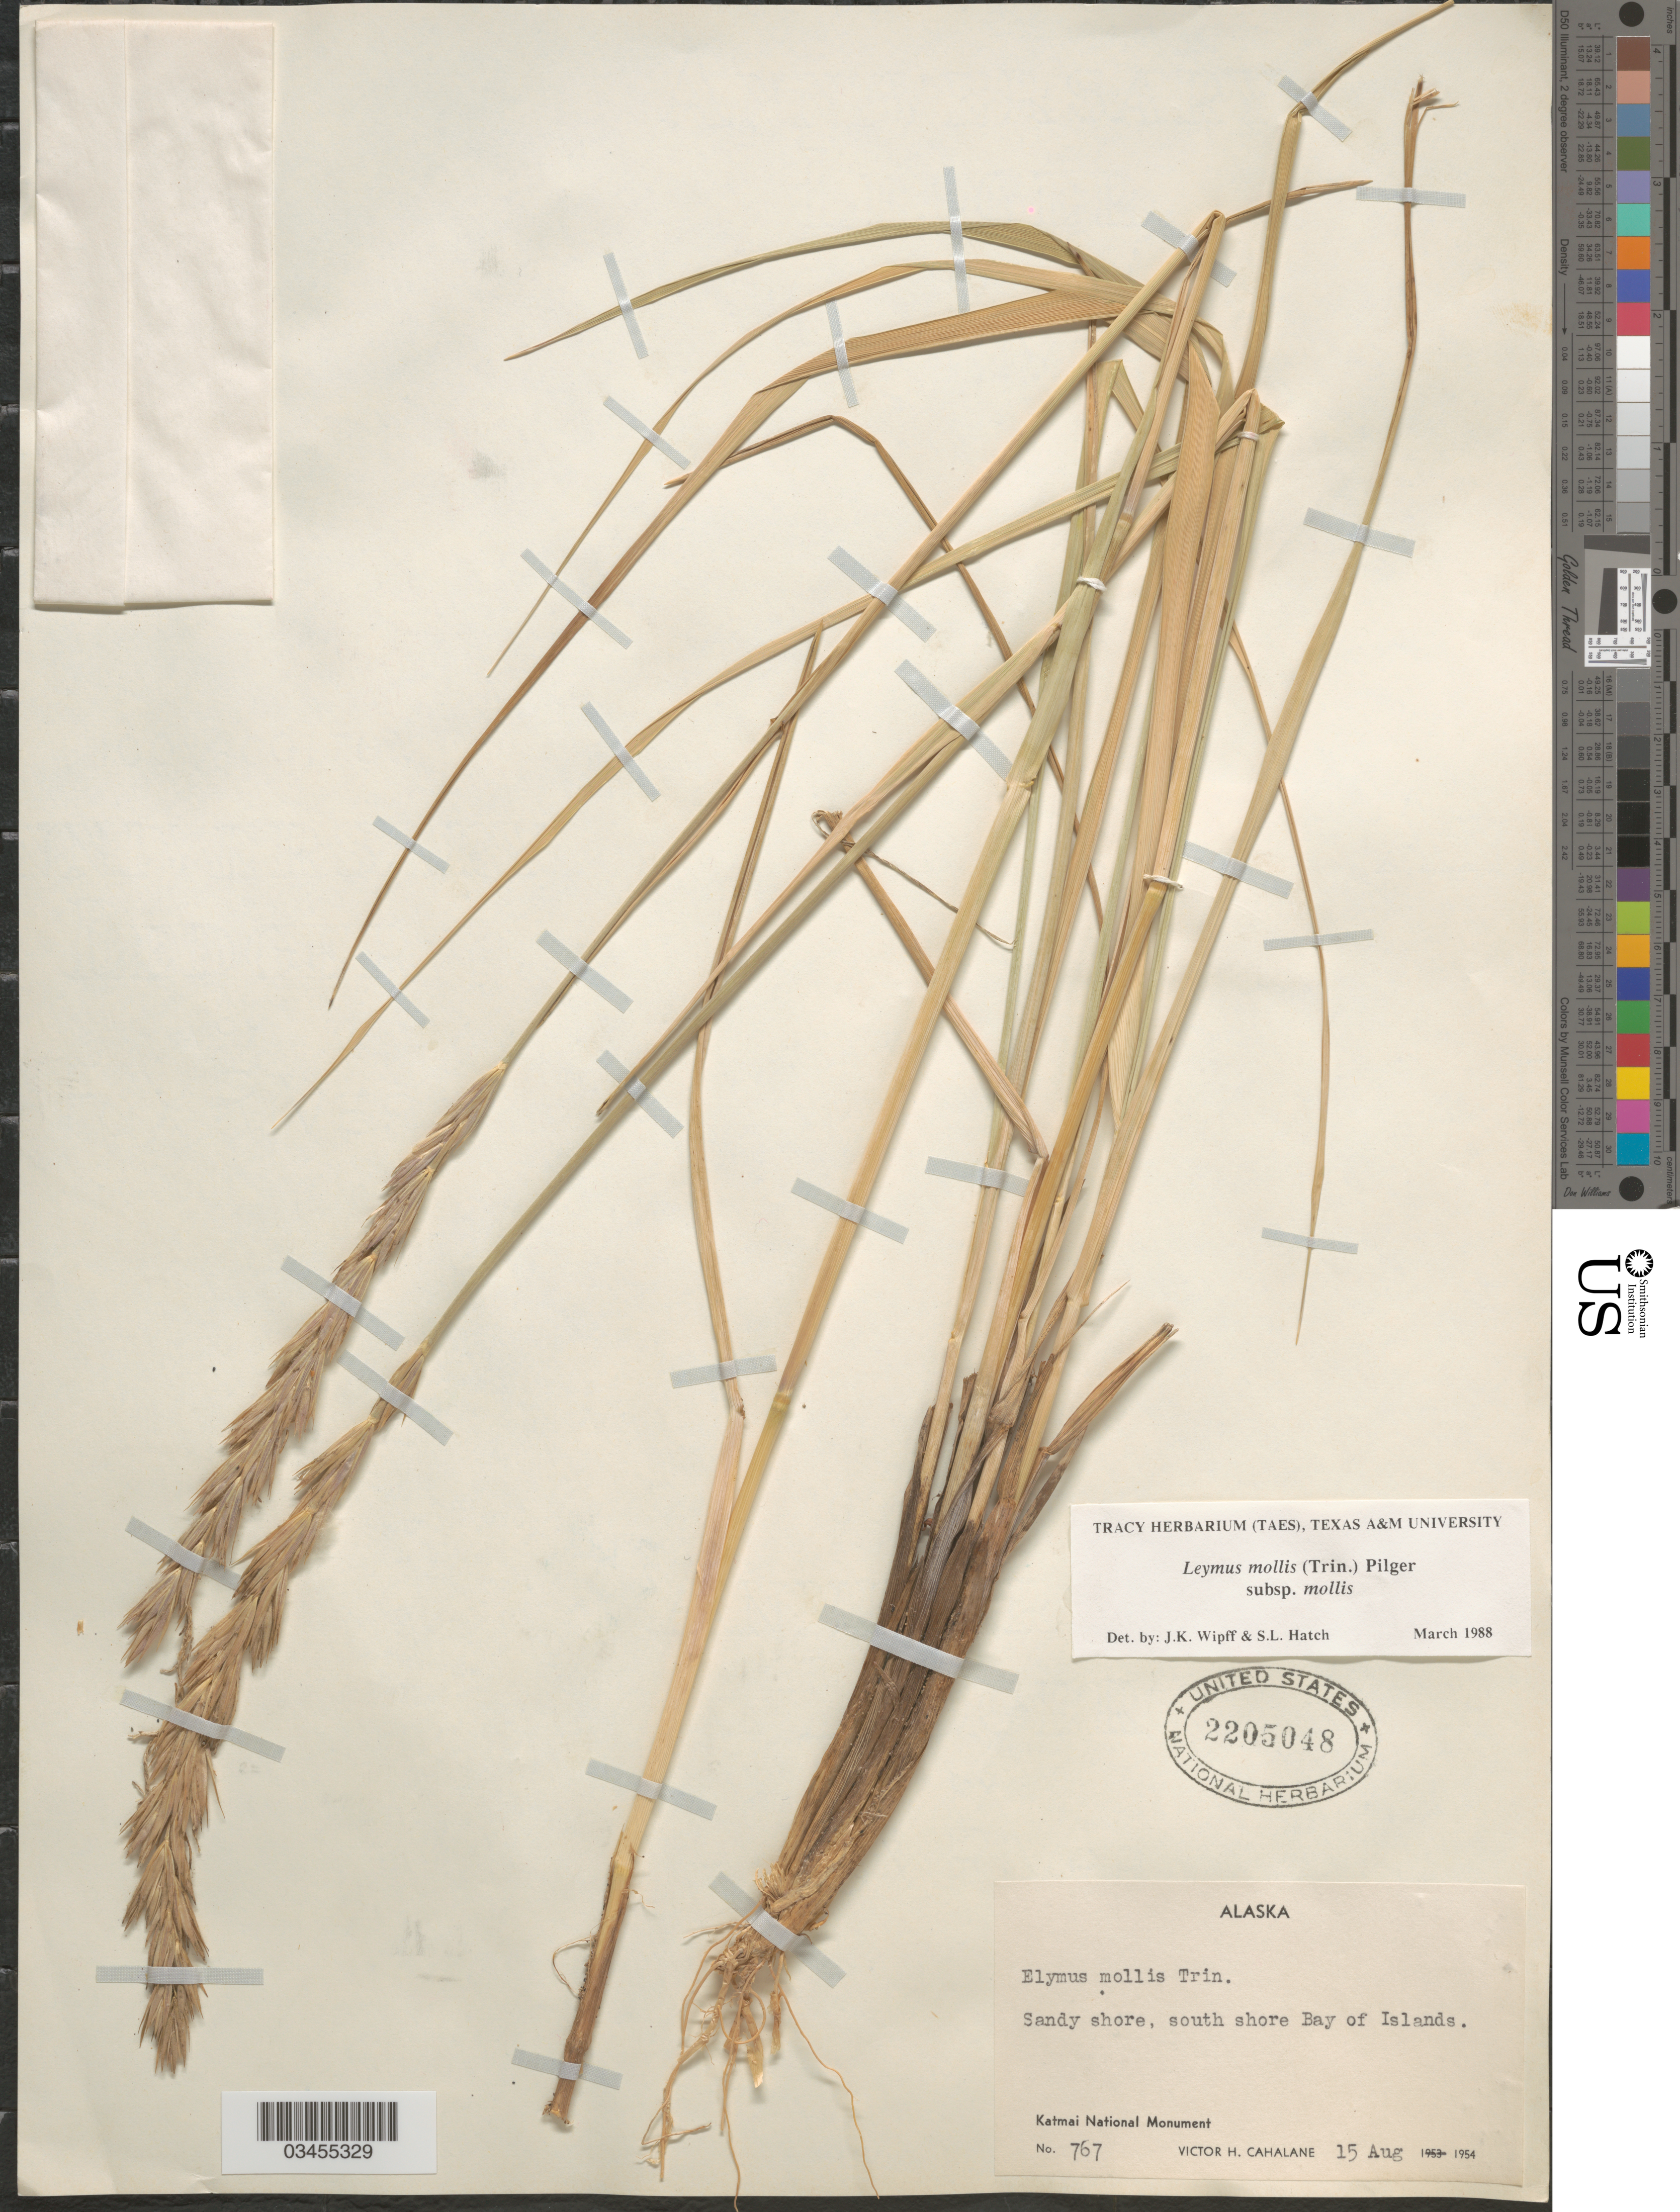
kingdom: Plantae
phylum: Tracheophyta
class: Liliopsida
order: Poales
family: Poaceae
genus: Leymus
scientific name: Leymus mollis subsp. mollis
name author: (Trin.) Pilg.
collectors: V. Cahalane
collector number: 767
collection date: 1954-08-15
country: United States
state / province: Alaska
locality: Sandy shore, south shore Bay of Islands. Katmai National Monument.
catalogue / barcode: US 2205048